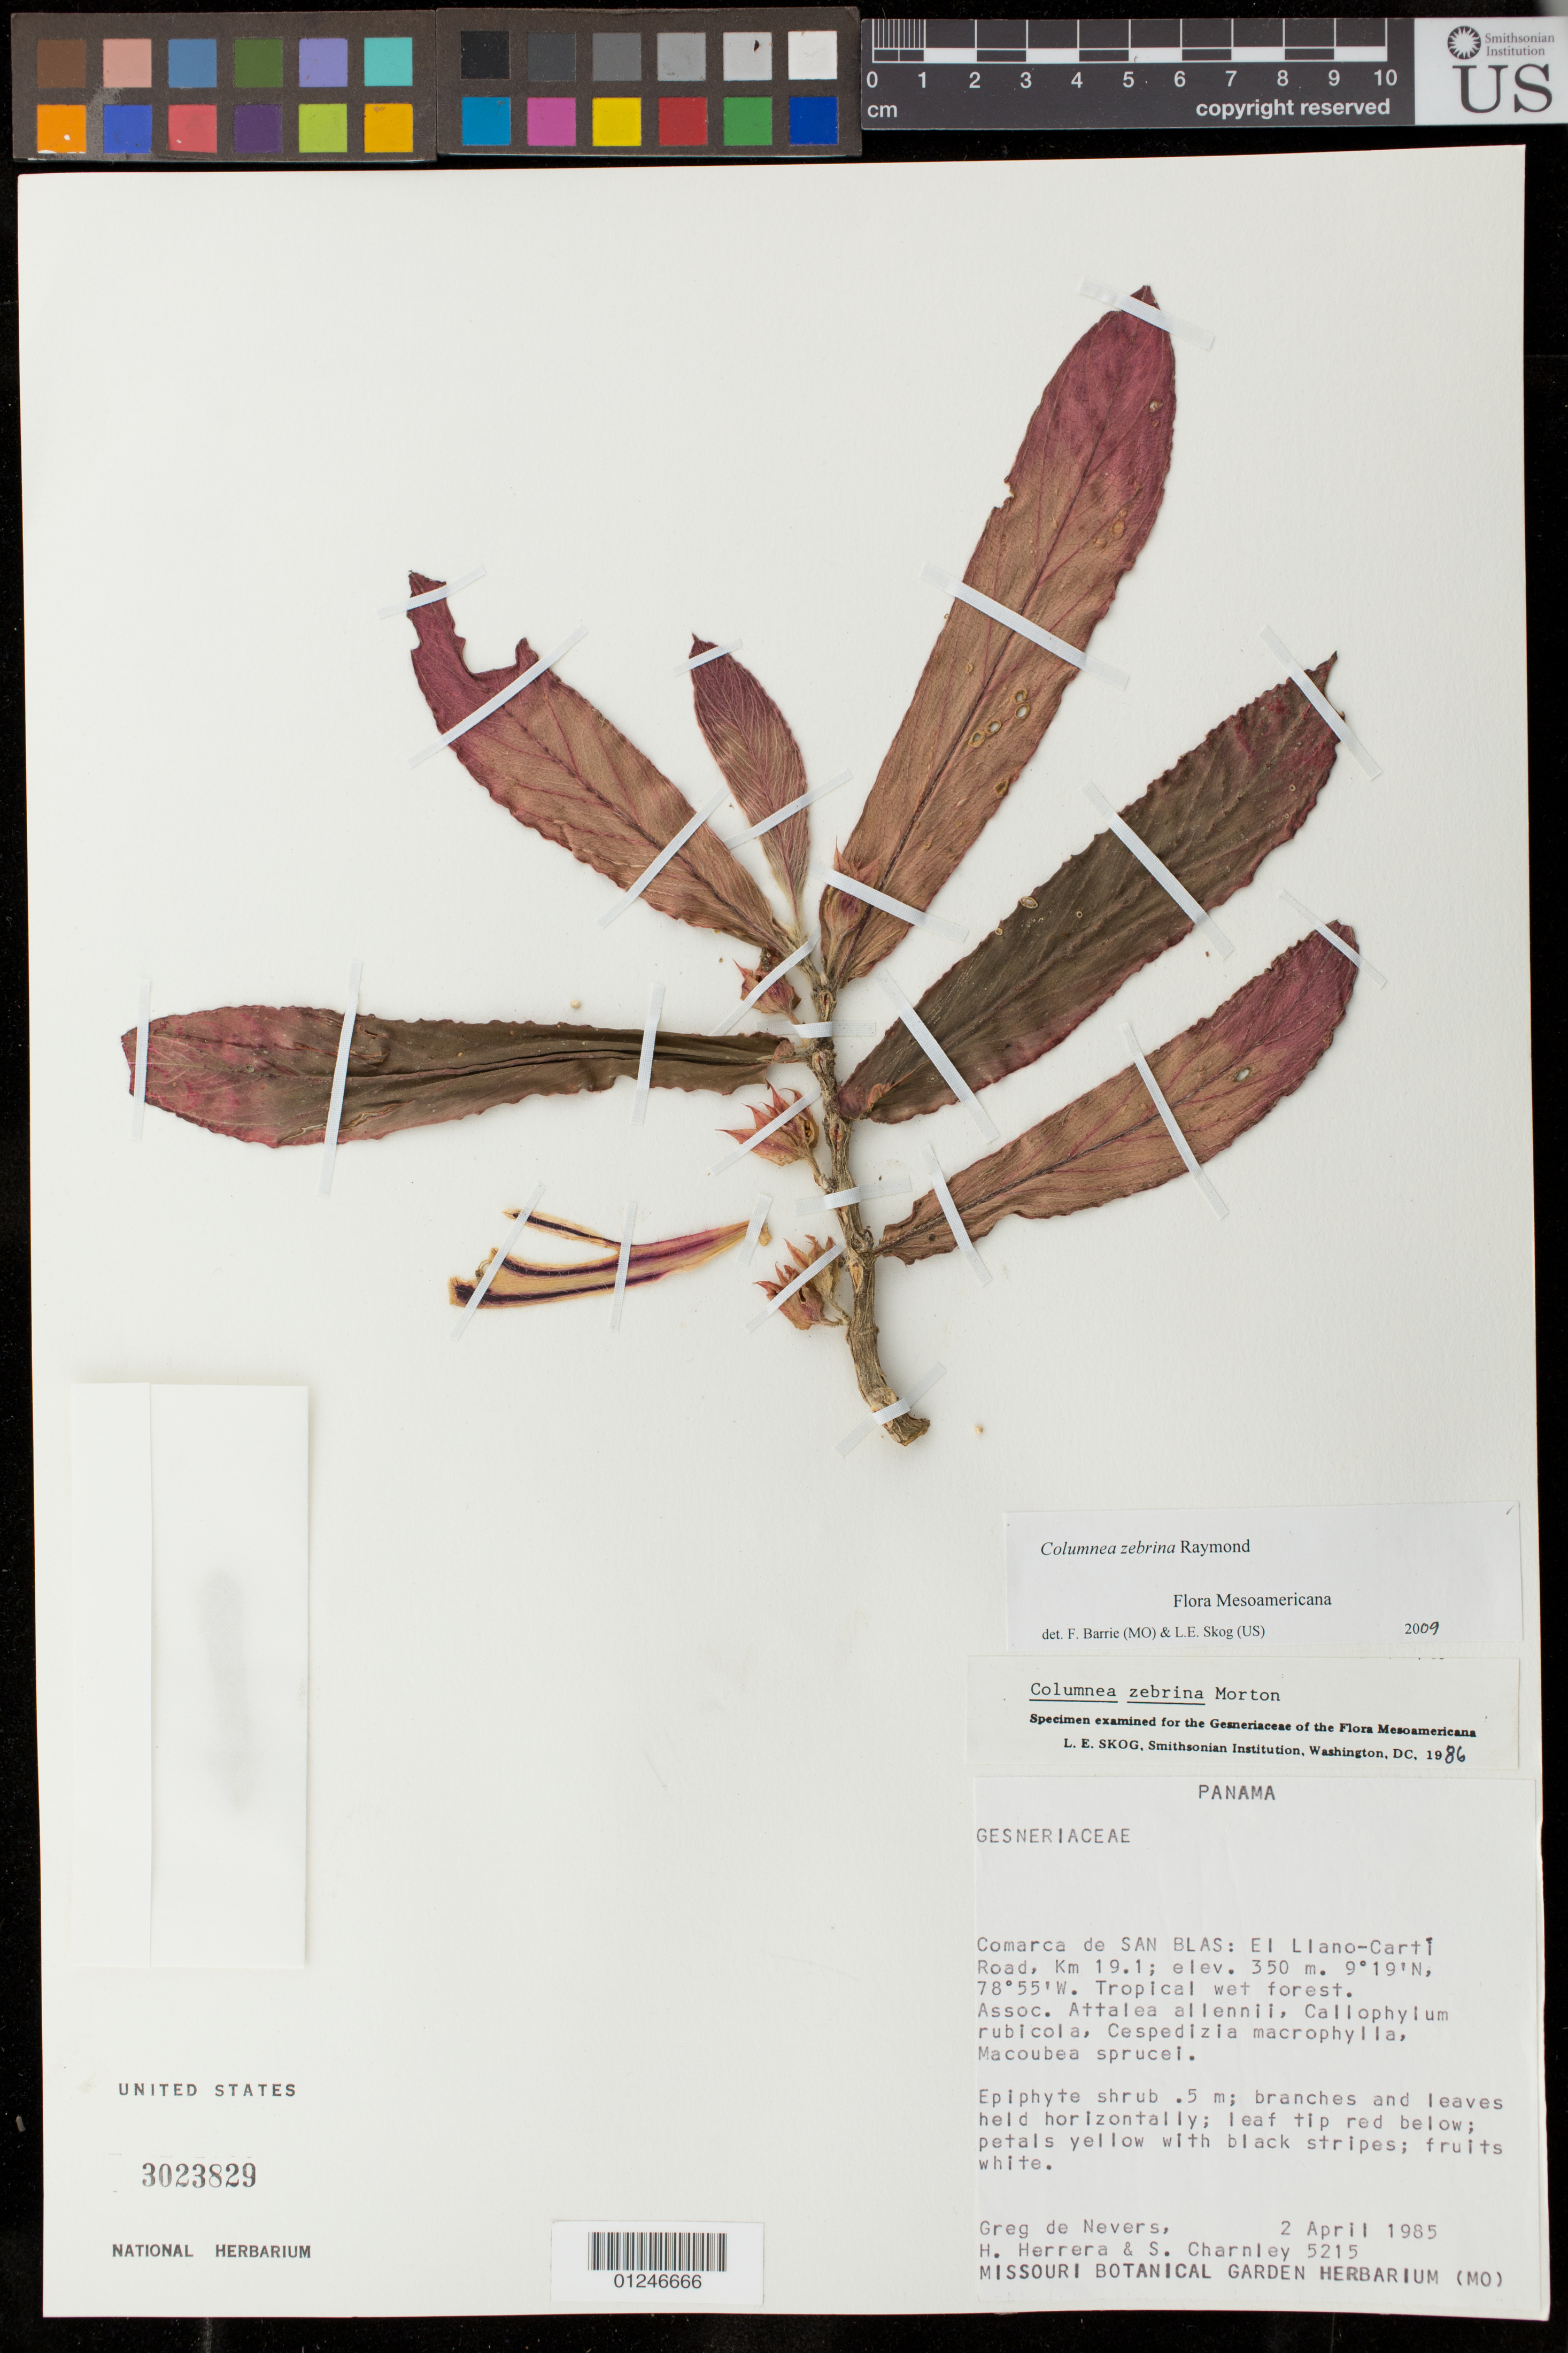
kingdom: Plantae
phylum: Tracheophyta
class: Magnoliopsida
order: Lamiales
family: Gesneriaceae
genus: Columnea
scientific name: Columnea zebrina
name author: Raymond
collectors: G. C. de Nevers, H. Herrera & S. Charnley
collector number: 5215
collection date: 1985-04-02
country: Panama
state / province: Kuna Yala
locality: Comarca de San Blas: El Liano-Carti Road, KM 19.1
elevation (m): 350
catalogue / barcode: US 3023809